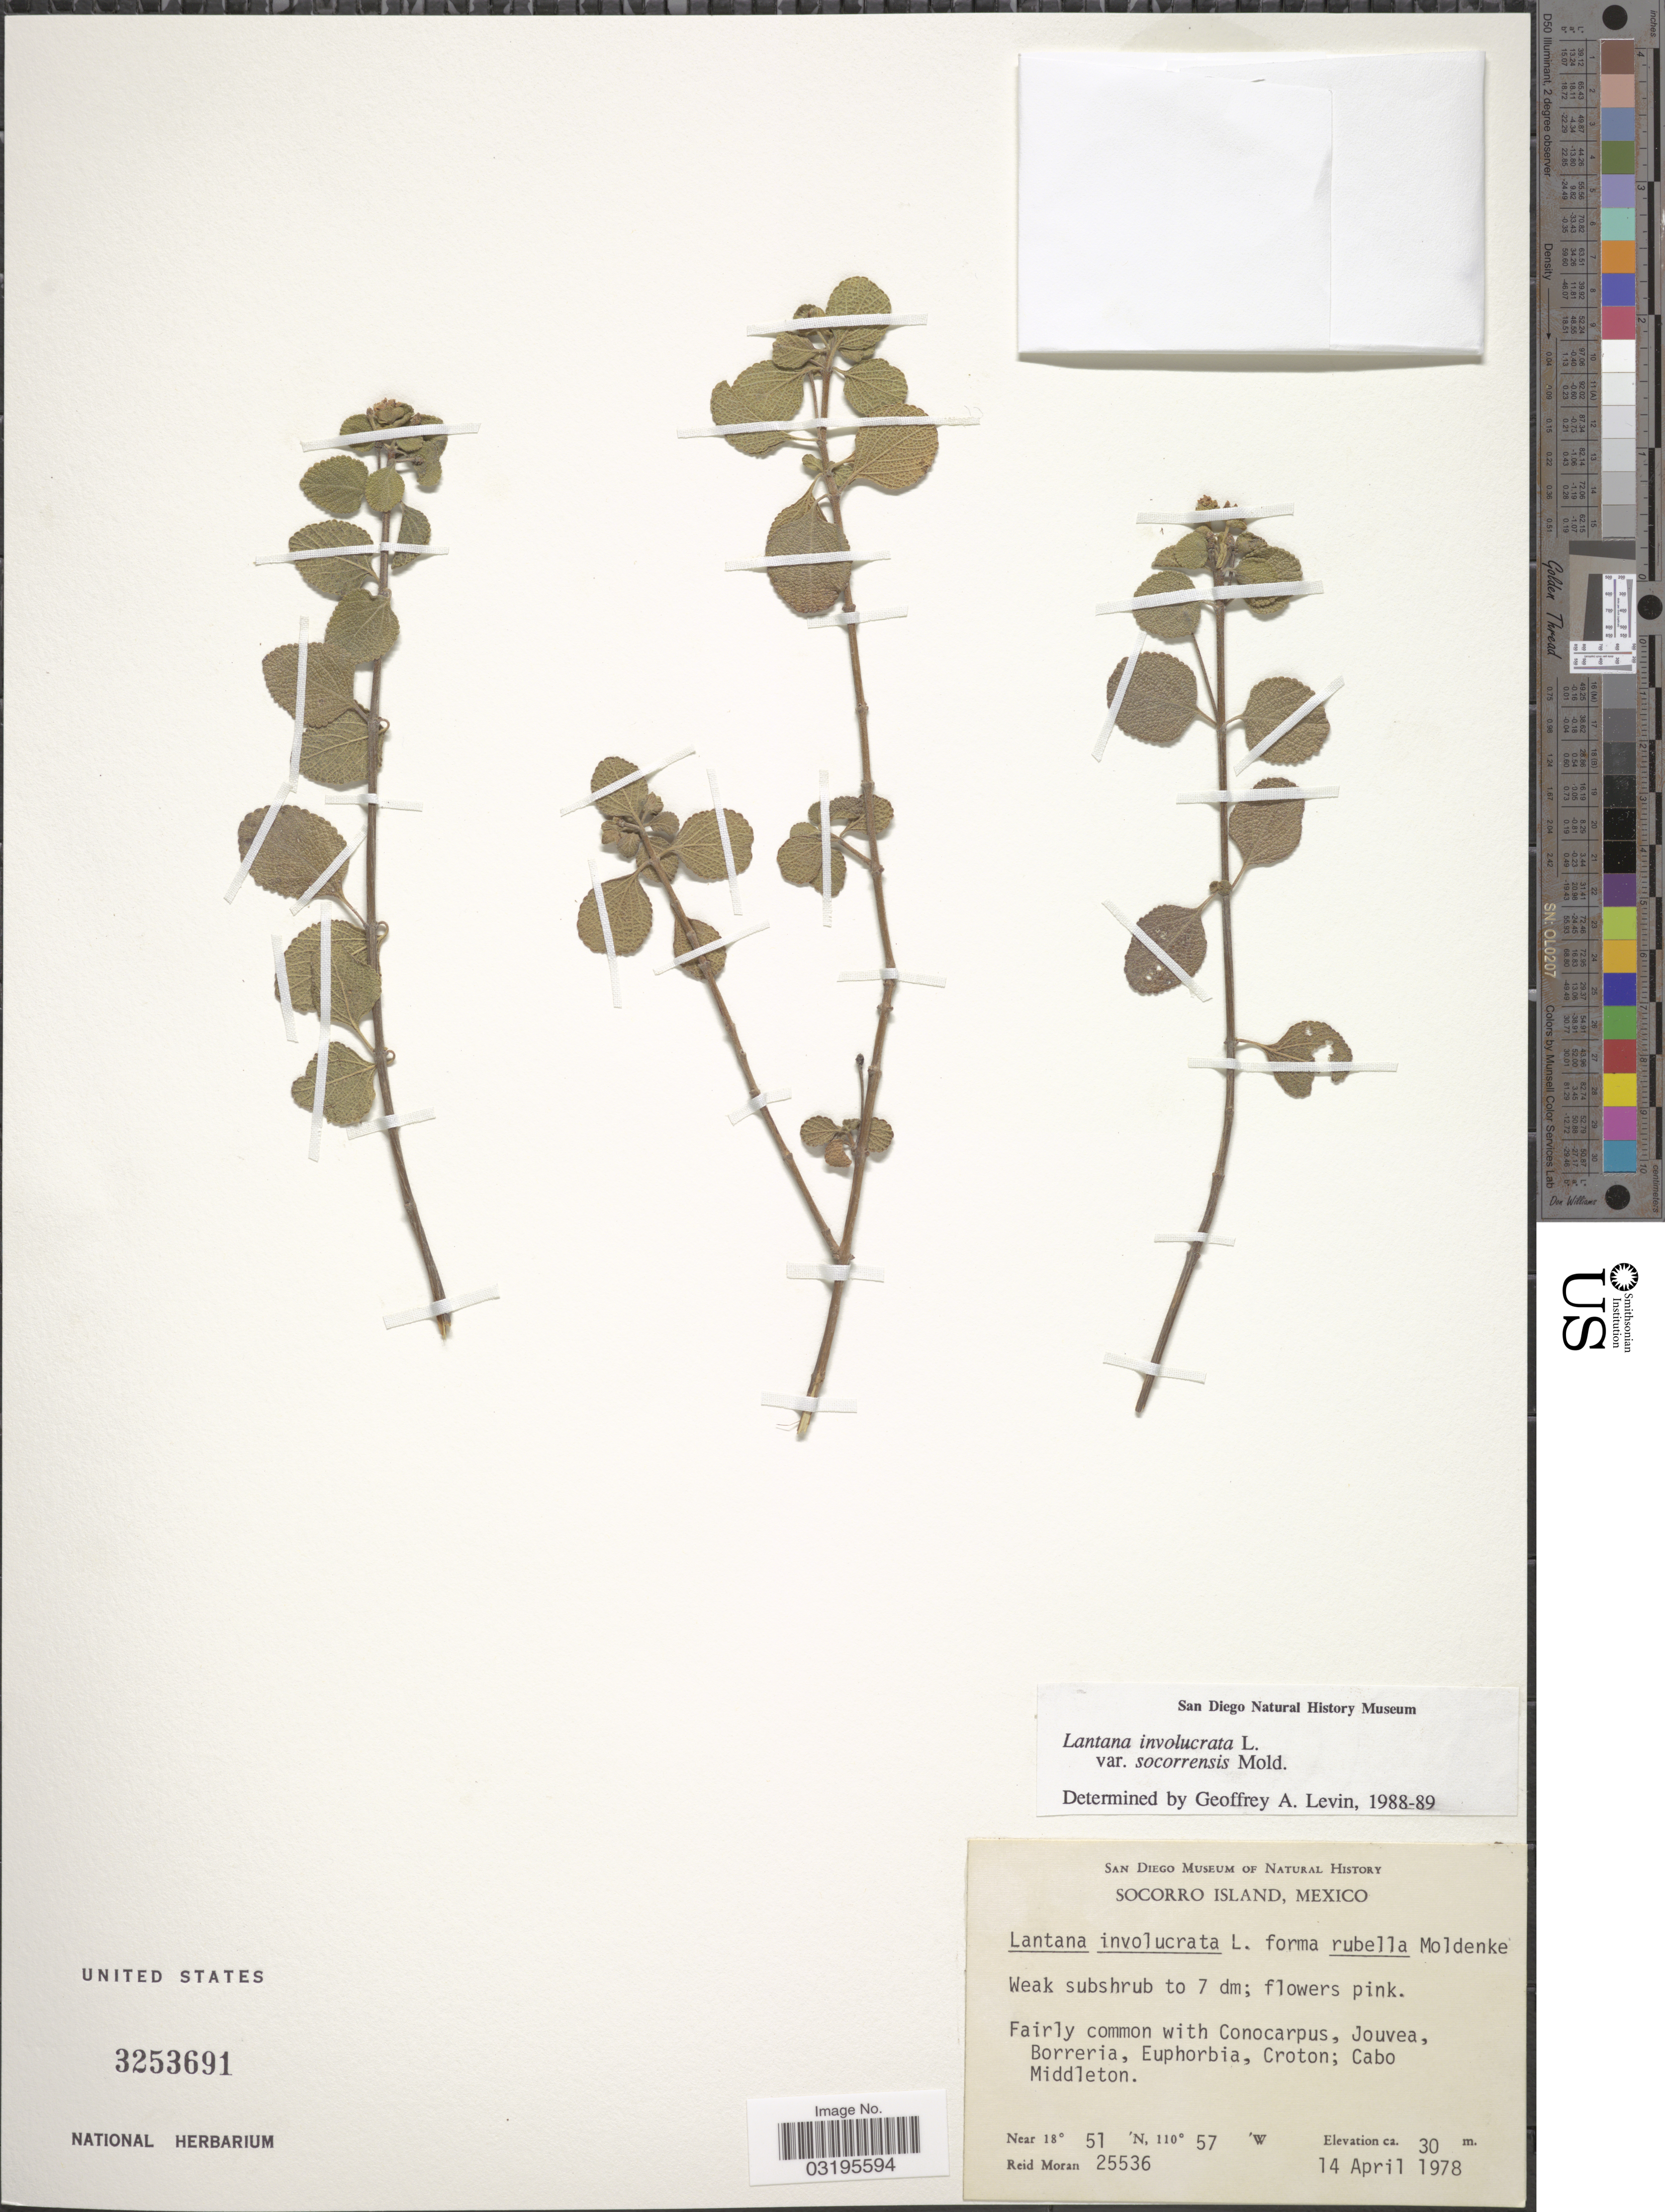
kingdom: Plantae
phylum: Tracheophyta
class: Magnoliopsida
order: Lamiales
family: Verbenaceae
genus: Lantana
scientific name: Lantana involucrata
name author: L.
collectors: R. V. Moran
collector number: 25536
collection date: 1978-04-14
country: Mexico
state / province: Colima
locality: Socorro Island. Cabo Middleton.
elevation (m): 30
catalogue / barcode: US 3253691